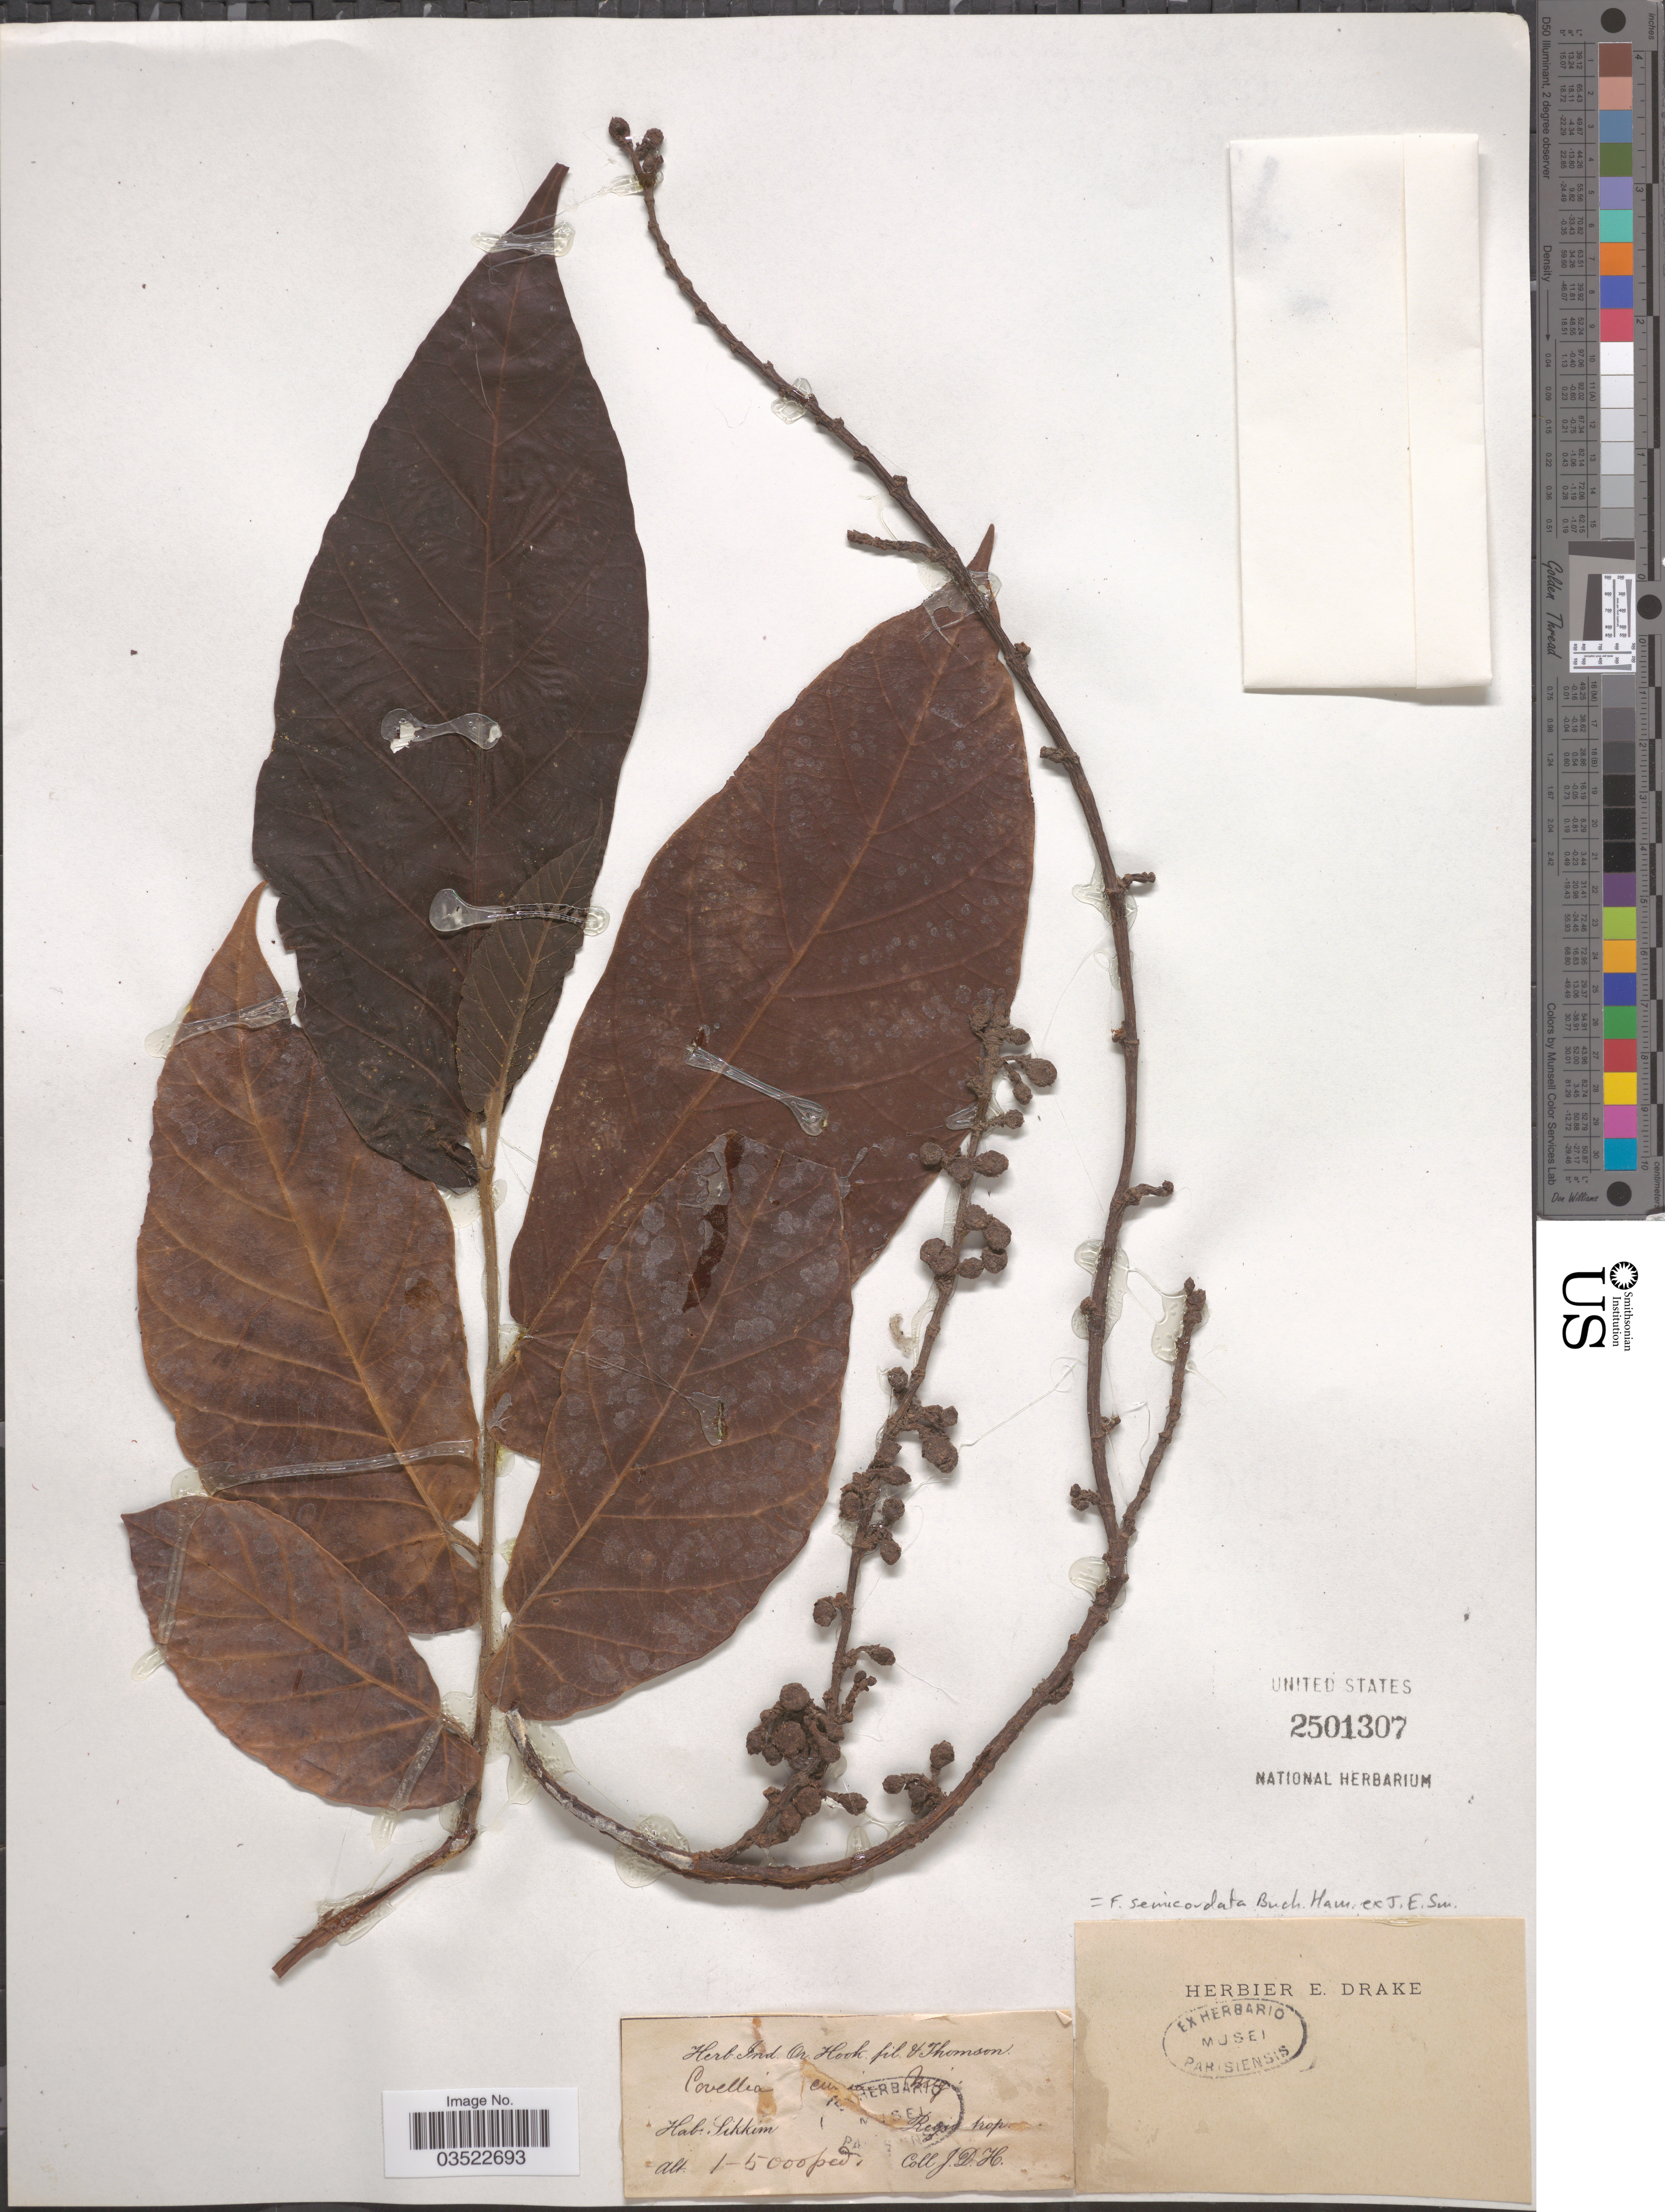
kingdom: Plantae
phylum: Tracheophyta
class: Magnoliopsida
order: Rosales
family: Moraceae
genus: Ficus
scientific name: Ficus semicordata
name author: Buch.-Ham. ex Sm.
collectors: J. D. Hooker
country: India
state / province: Sikkim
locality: Regio. trop.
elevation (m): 305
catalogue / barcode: US 2501307